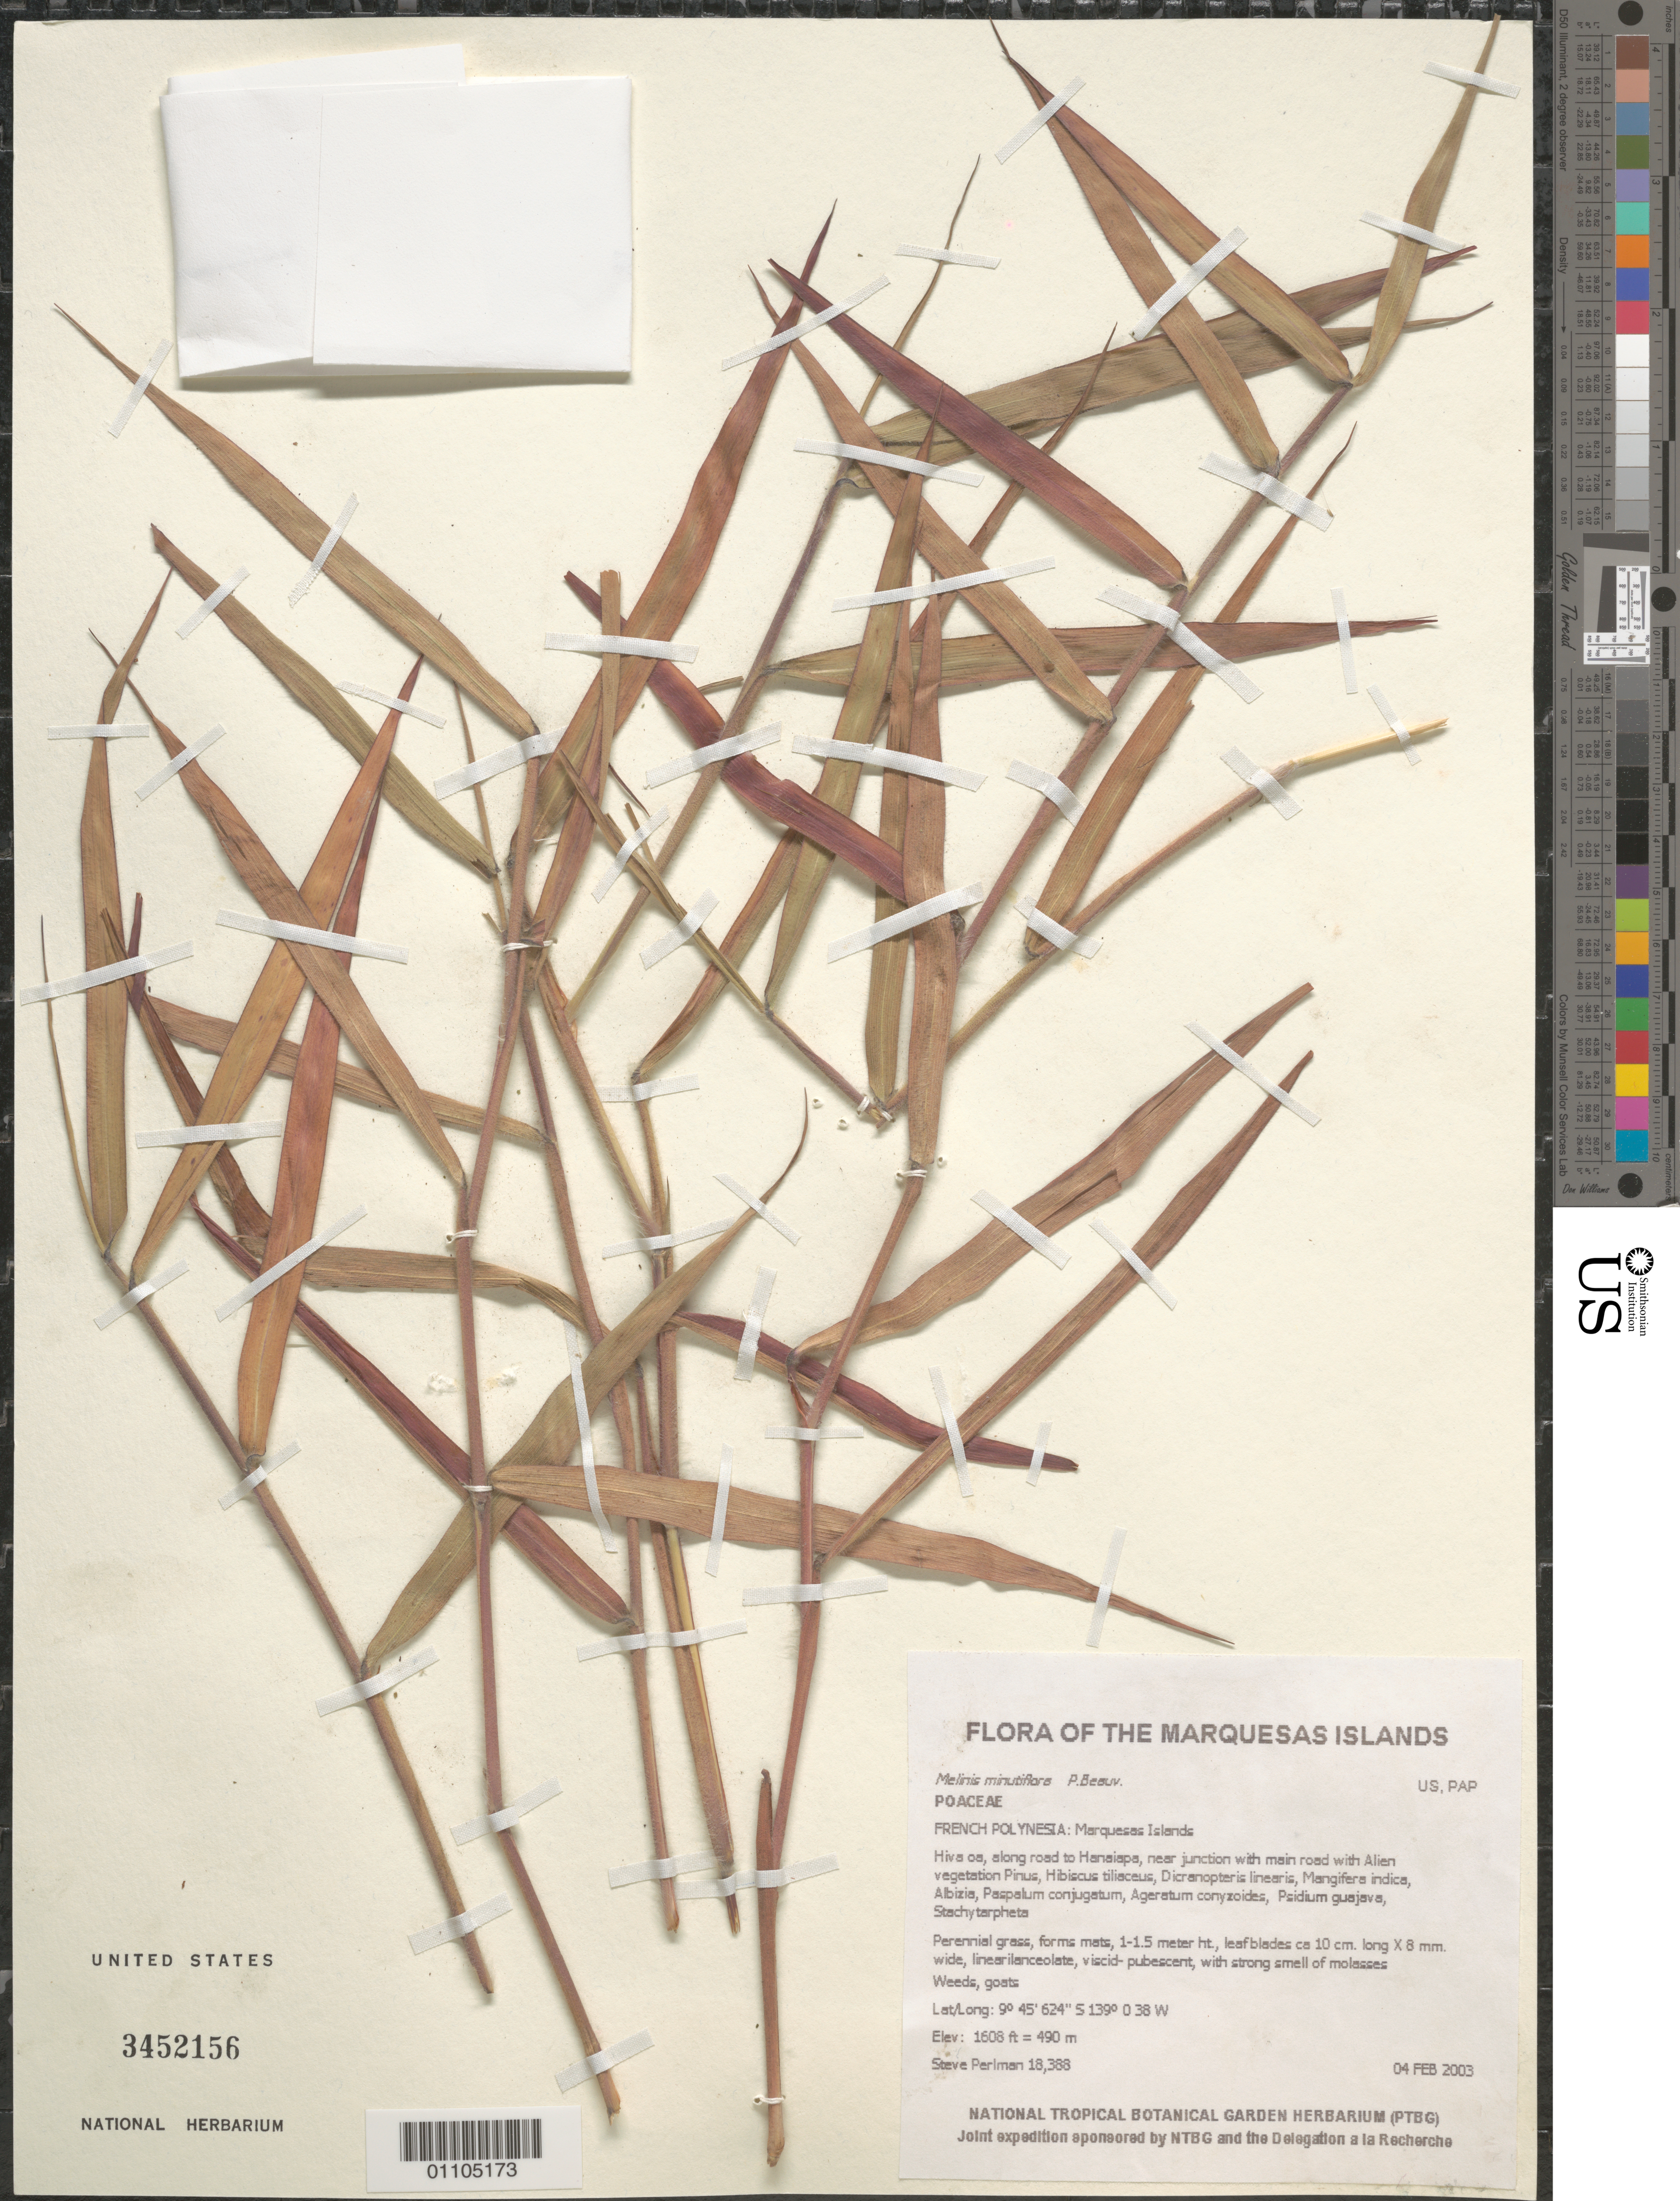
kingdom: Plantae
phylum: Tracheophyta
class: Liliopsida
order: Poales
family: Poaceae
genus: Melinis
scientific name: Melinis multiflora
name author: P. Beauv.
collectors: S. P. Perlman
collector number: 18388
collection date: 2003-02-04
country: French Polynesia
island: Hiva Oa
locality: Along road to Hanaiapa, near junction with main road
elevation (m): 490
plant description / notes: Weeds, goats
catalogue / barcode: US 3452156